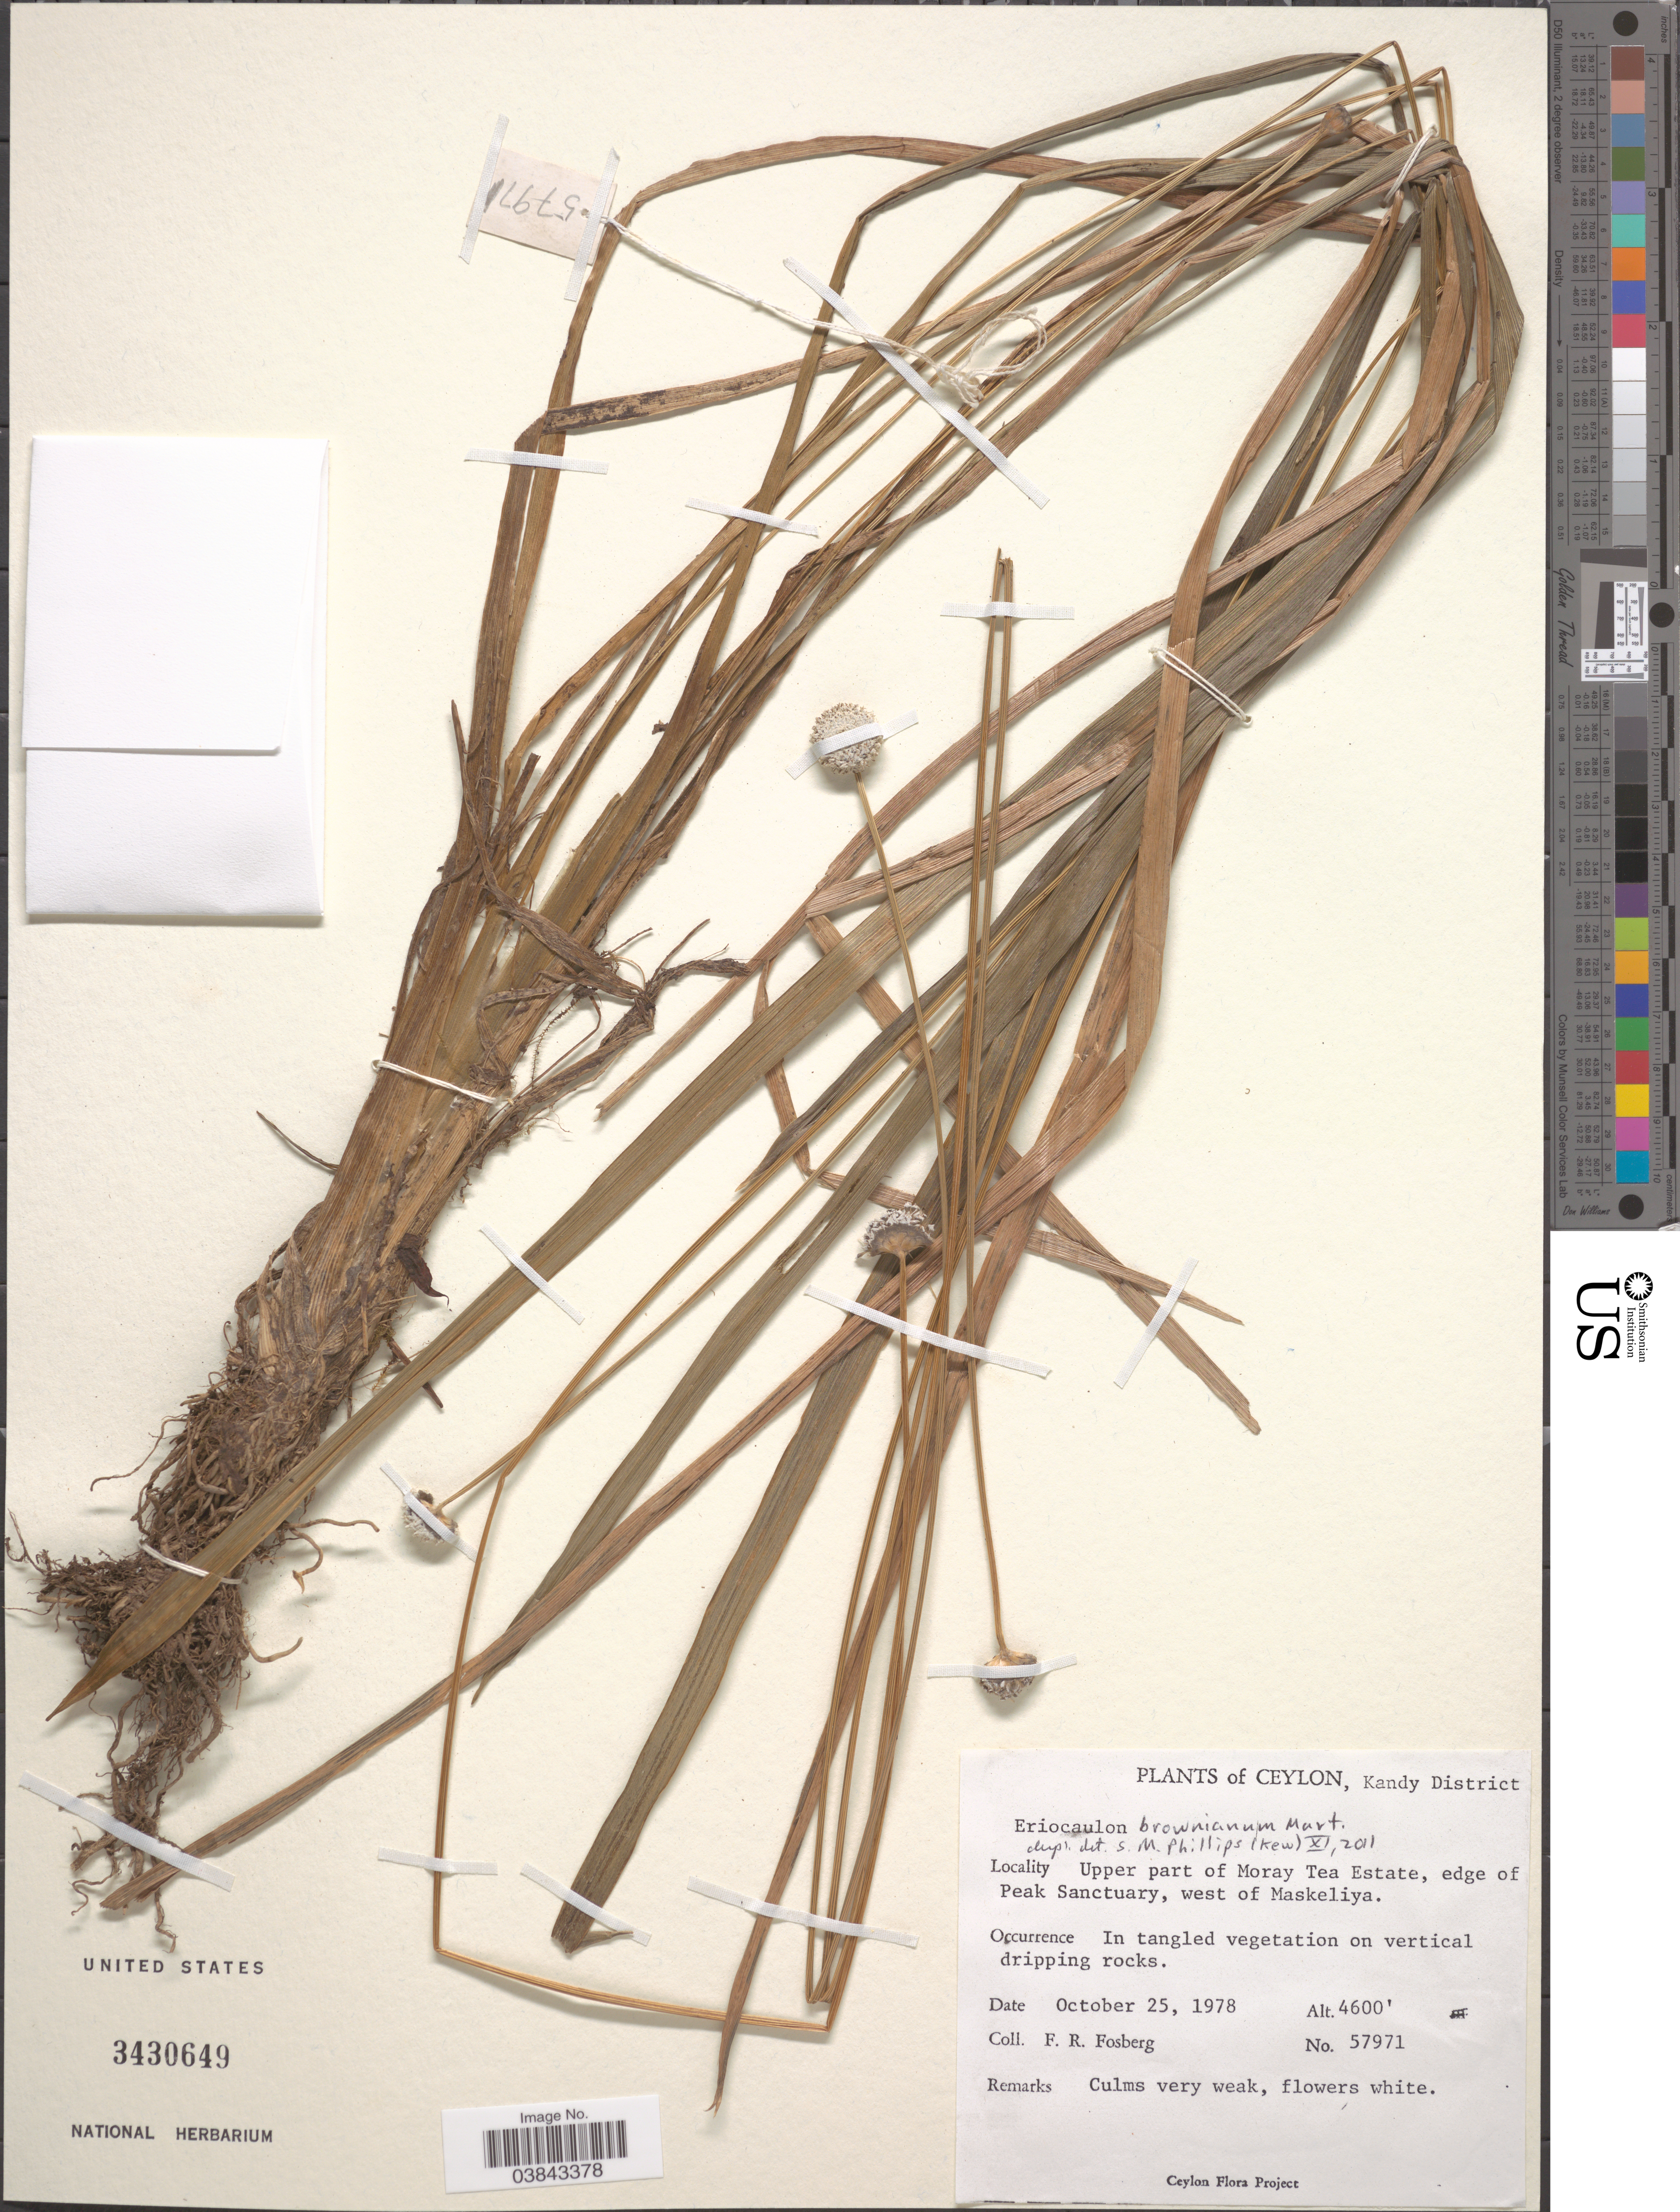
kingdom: Plantae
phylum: Tracheophyta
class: Liliopsida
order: Poales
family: Eriocaulaceae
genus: Eriocaulon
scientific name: Eriocaulon brownianum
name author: Mart.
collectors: F. R. Fosberg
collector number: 57971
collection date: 1978-10-25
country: Sri Lanka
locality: Ceylon. Kandy District. Upper part of Moray Tea Estate, edge of Peak Sanctuary, west of Maskeliya.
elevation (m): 1402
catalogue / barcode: US 3430649